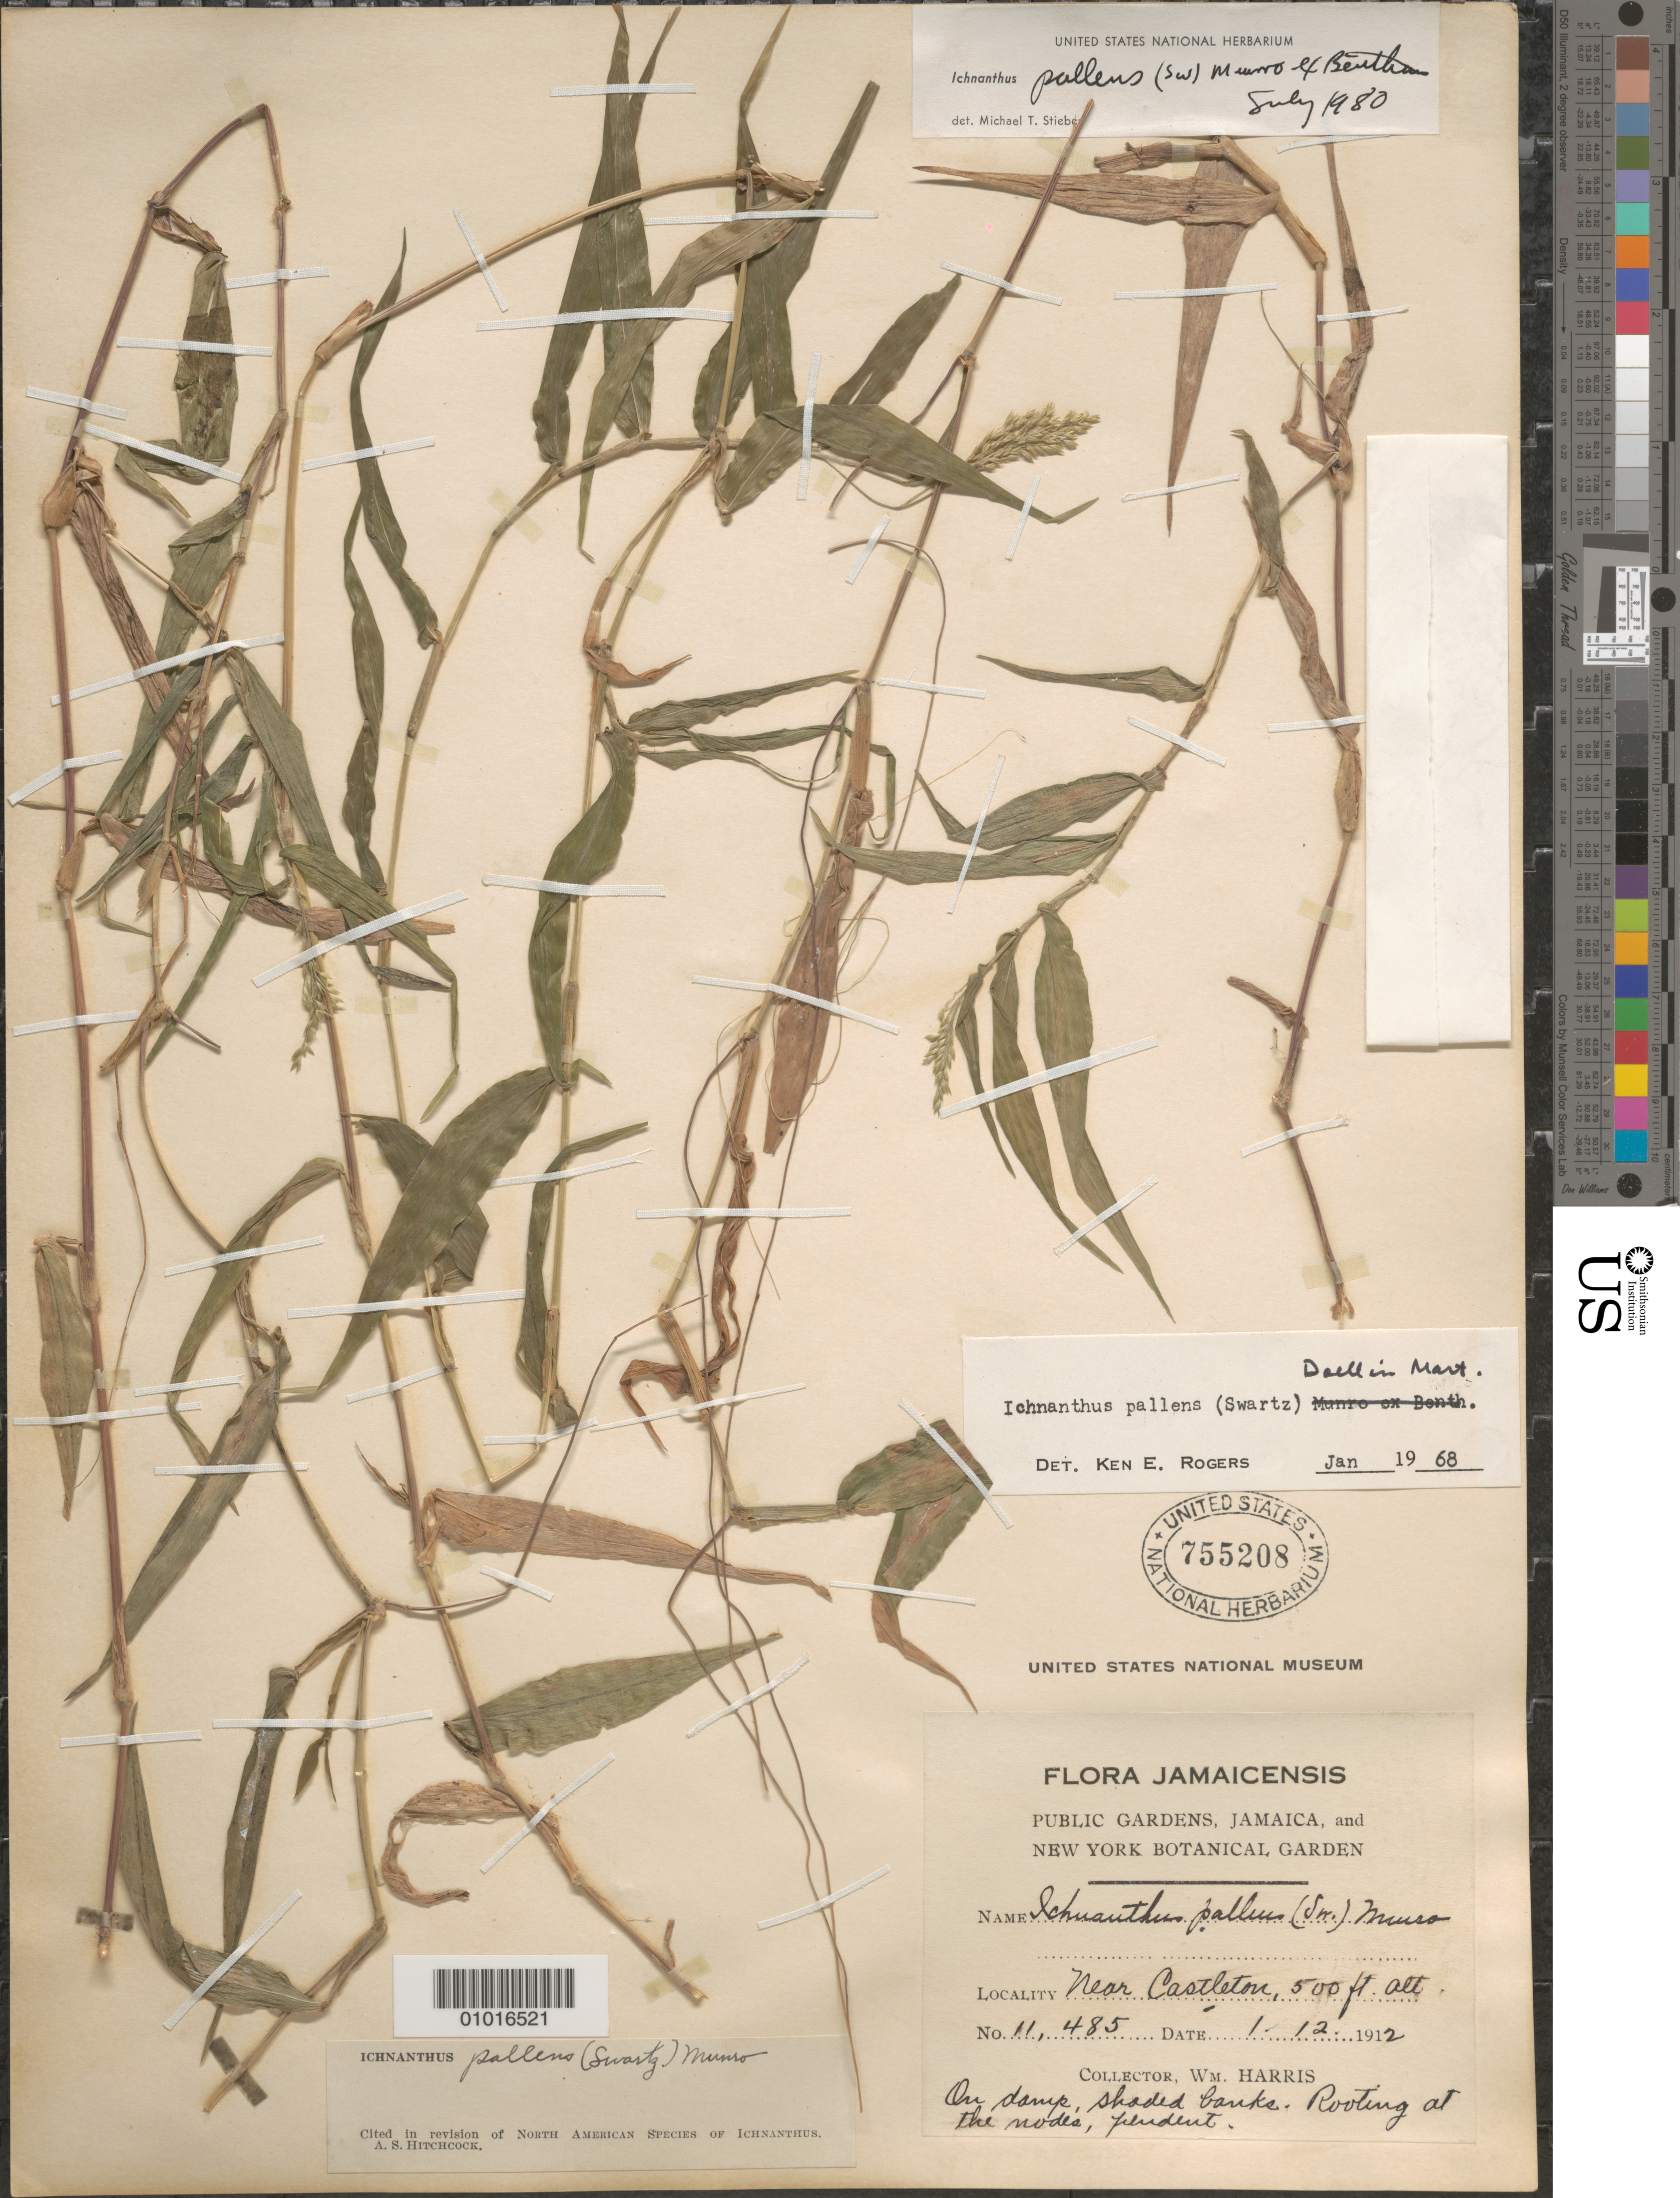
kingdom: Plantae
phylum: Tracheophyta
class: Liliopsida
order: Poales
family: Poaceae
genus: Ichnanthus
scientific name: Ichnanthus pallens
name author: (Sw.) Munro ex Benth.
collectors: W. H. Harris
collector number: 11485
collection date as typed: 12 Jan 1912 or 01 Dec 1912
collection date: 1912-01-12 or 1912-12-01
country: Jamaica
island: Jamaica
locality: Near Castleton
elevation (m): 152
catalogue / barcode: US 755208